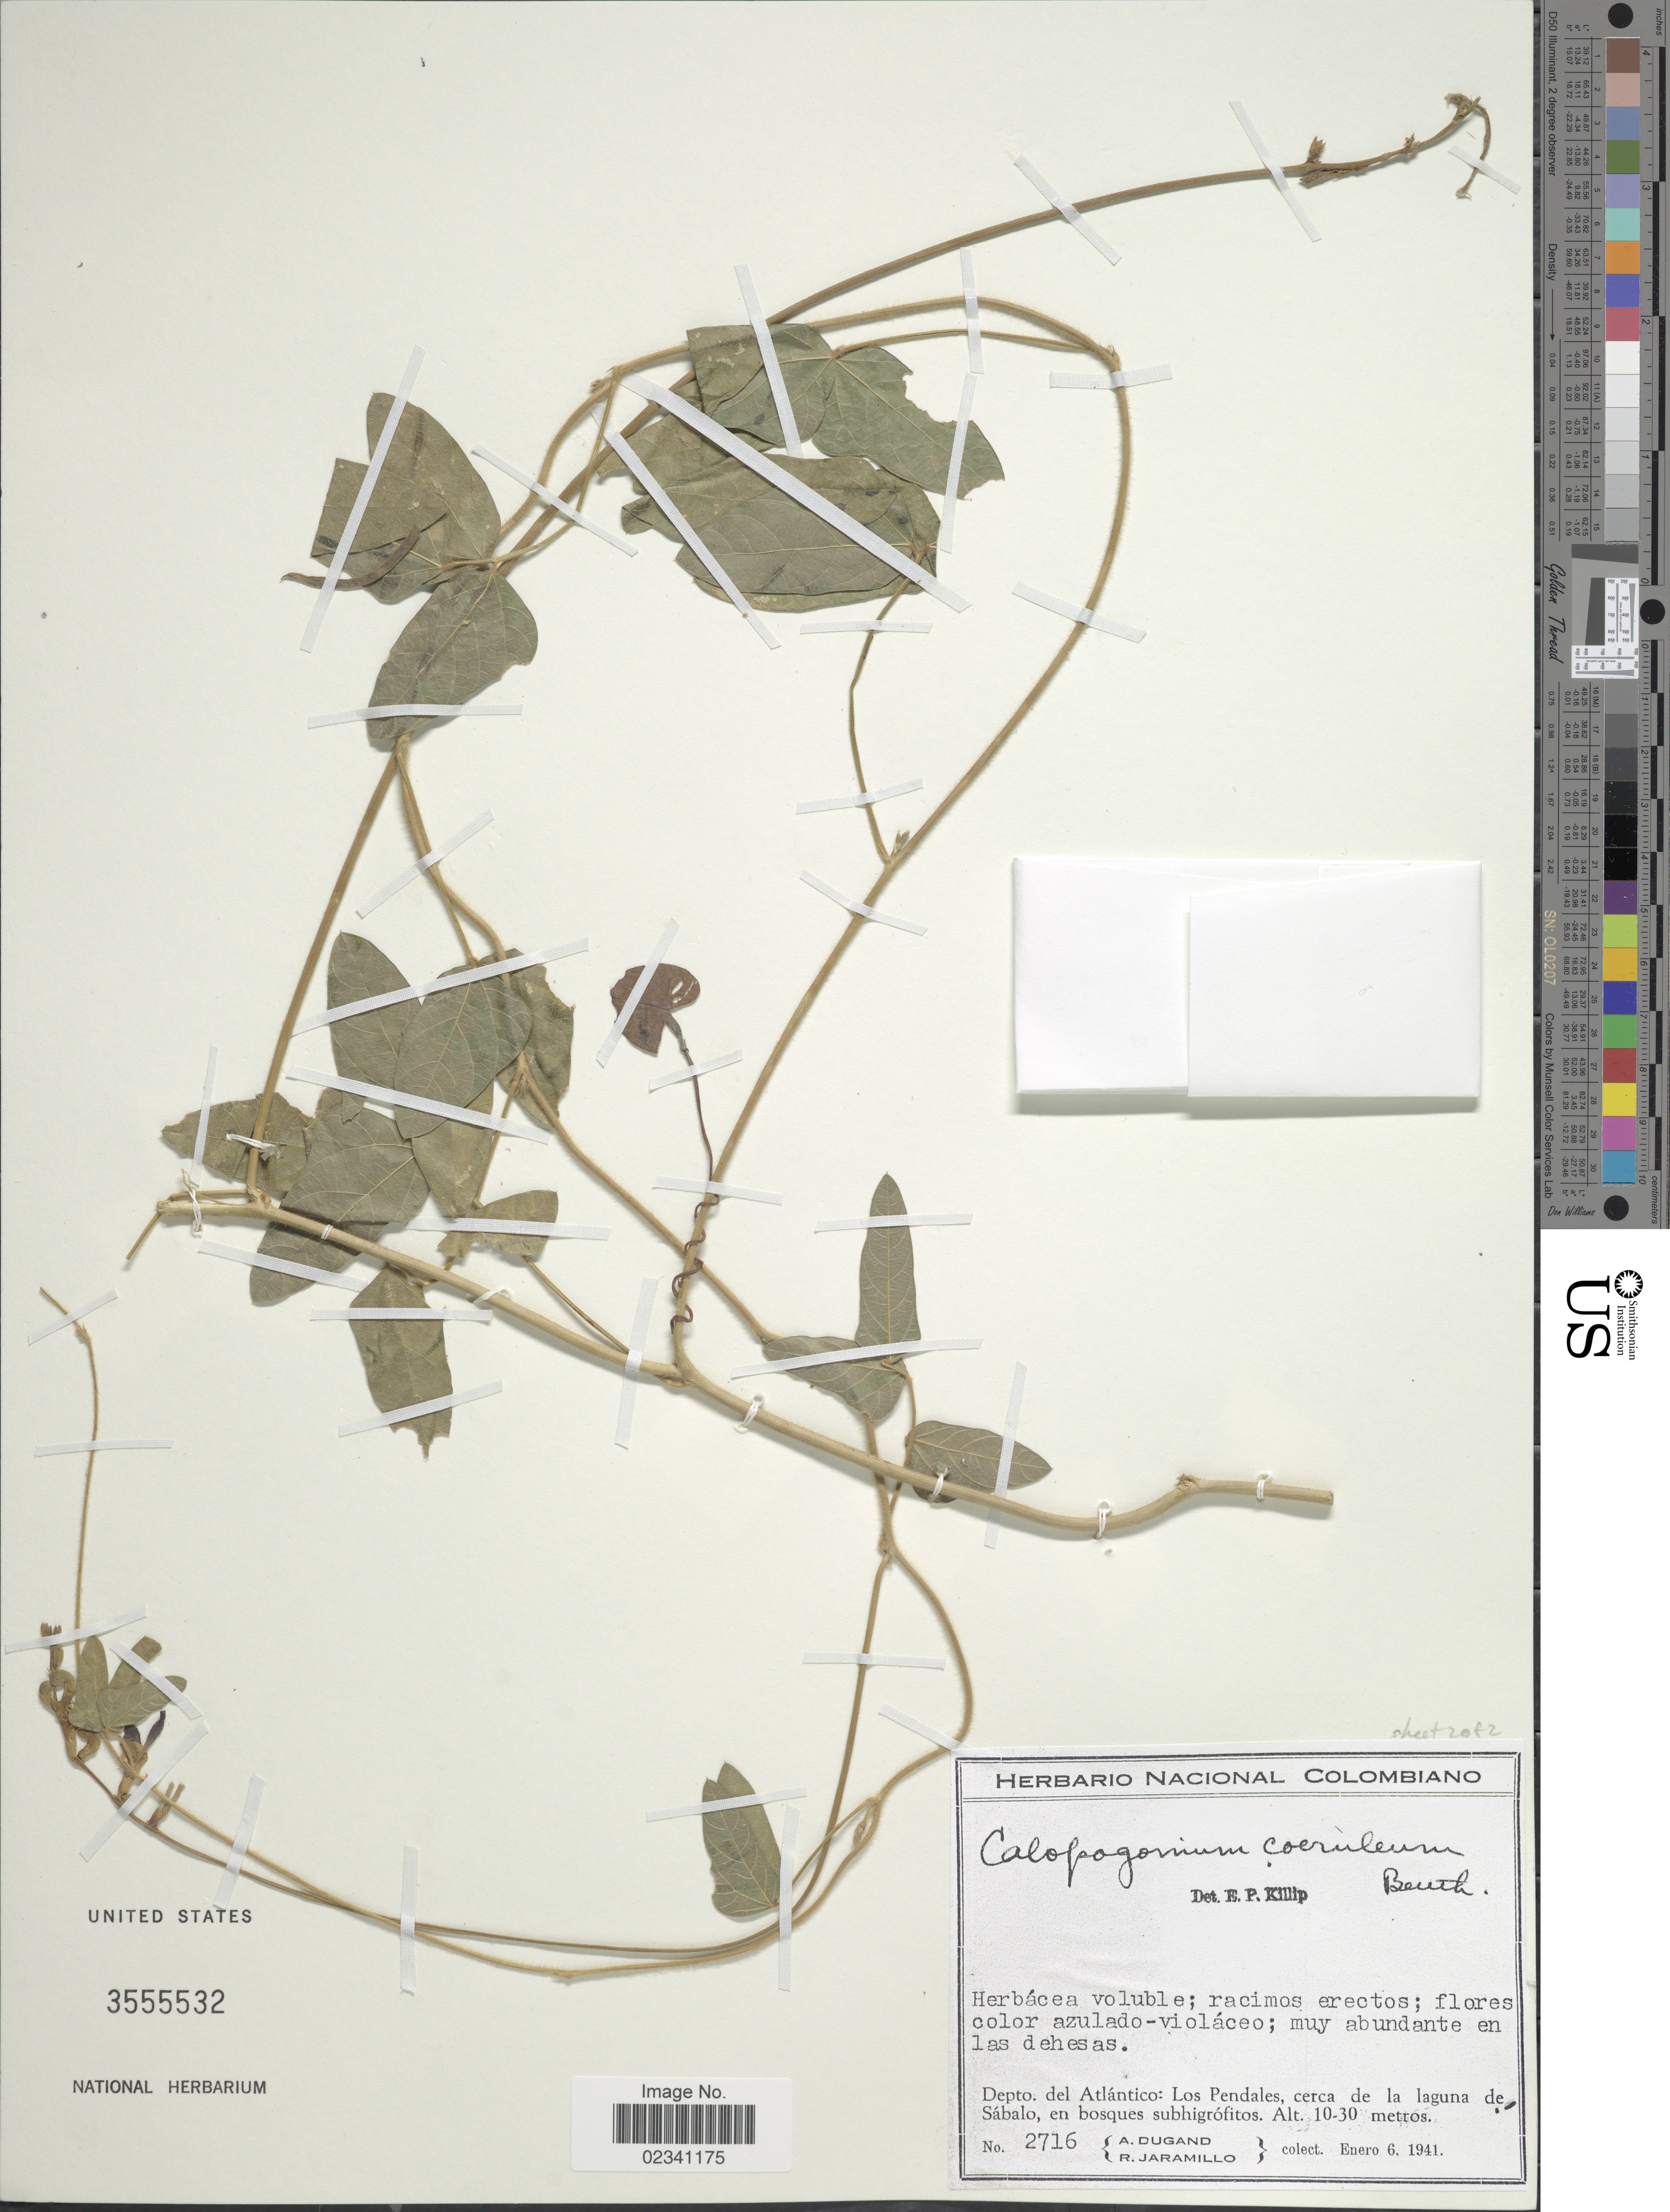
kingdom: Plantae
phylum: Tracheophyta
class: Magnoliopsida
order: Fabales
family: Fabaceae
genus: Calopogonium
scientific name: Calopogonium caeruleum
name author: (Benth.) C. Wright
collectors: A. Dugand & R. Jaramillo M.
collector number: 2716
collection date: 1941-01-06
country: Colombia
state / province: Atlántico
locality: Los Pendales, cerca de la laguna de Sabalo, en bosques subigrofitos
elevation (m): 10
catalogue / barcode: US 3555532